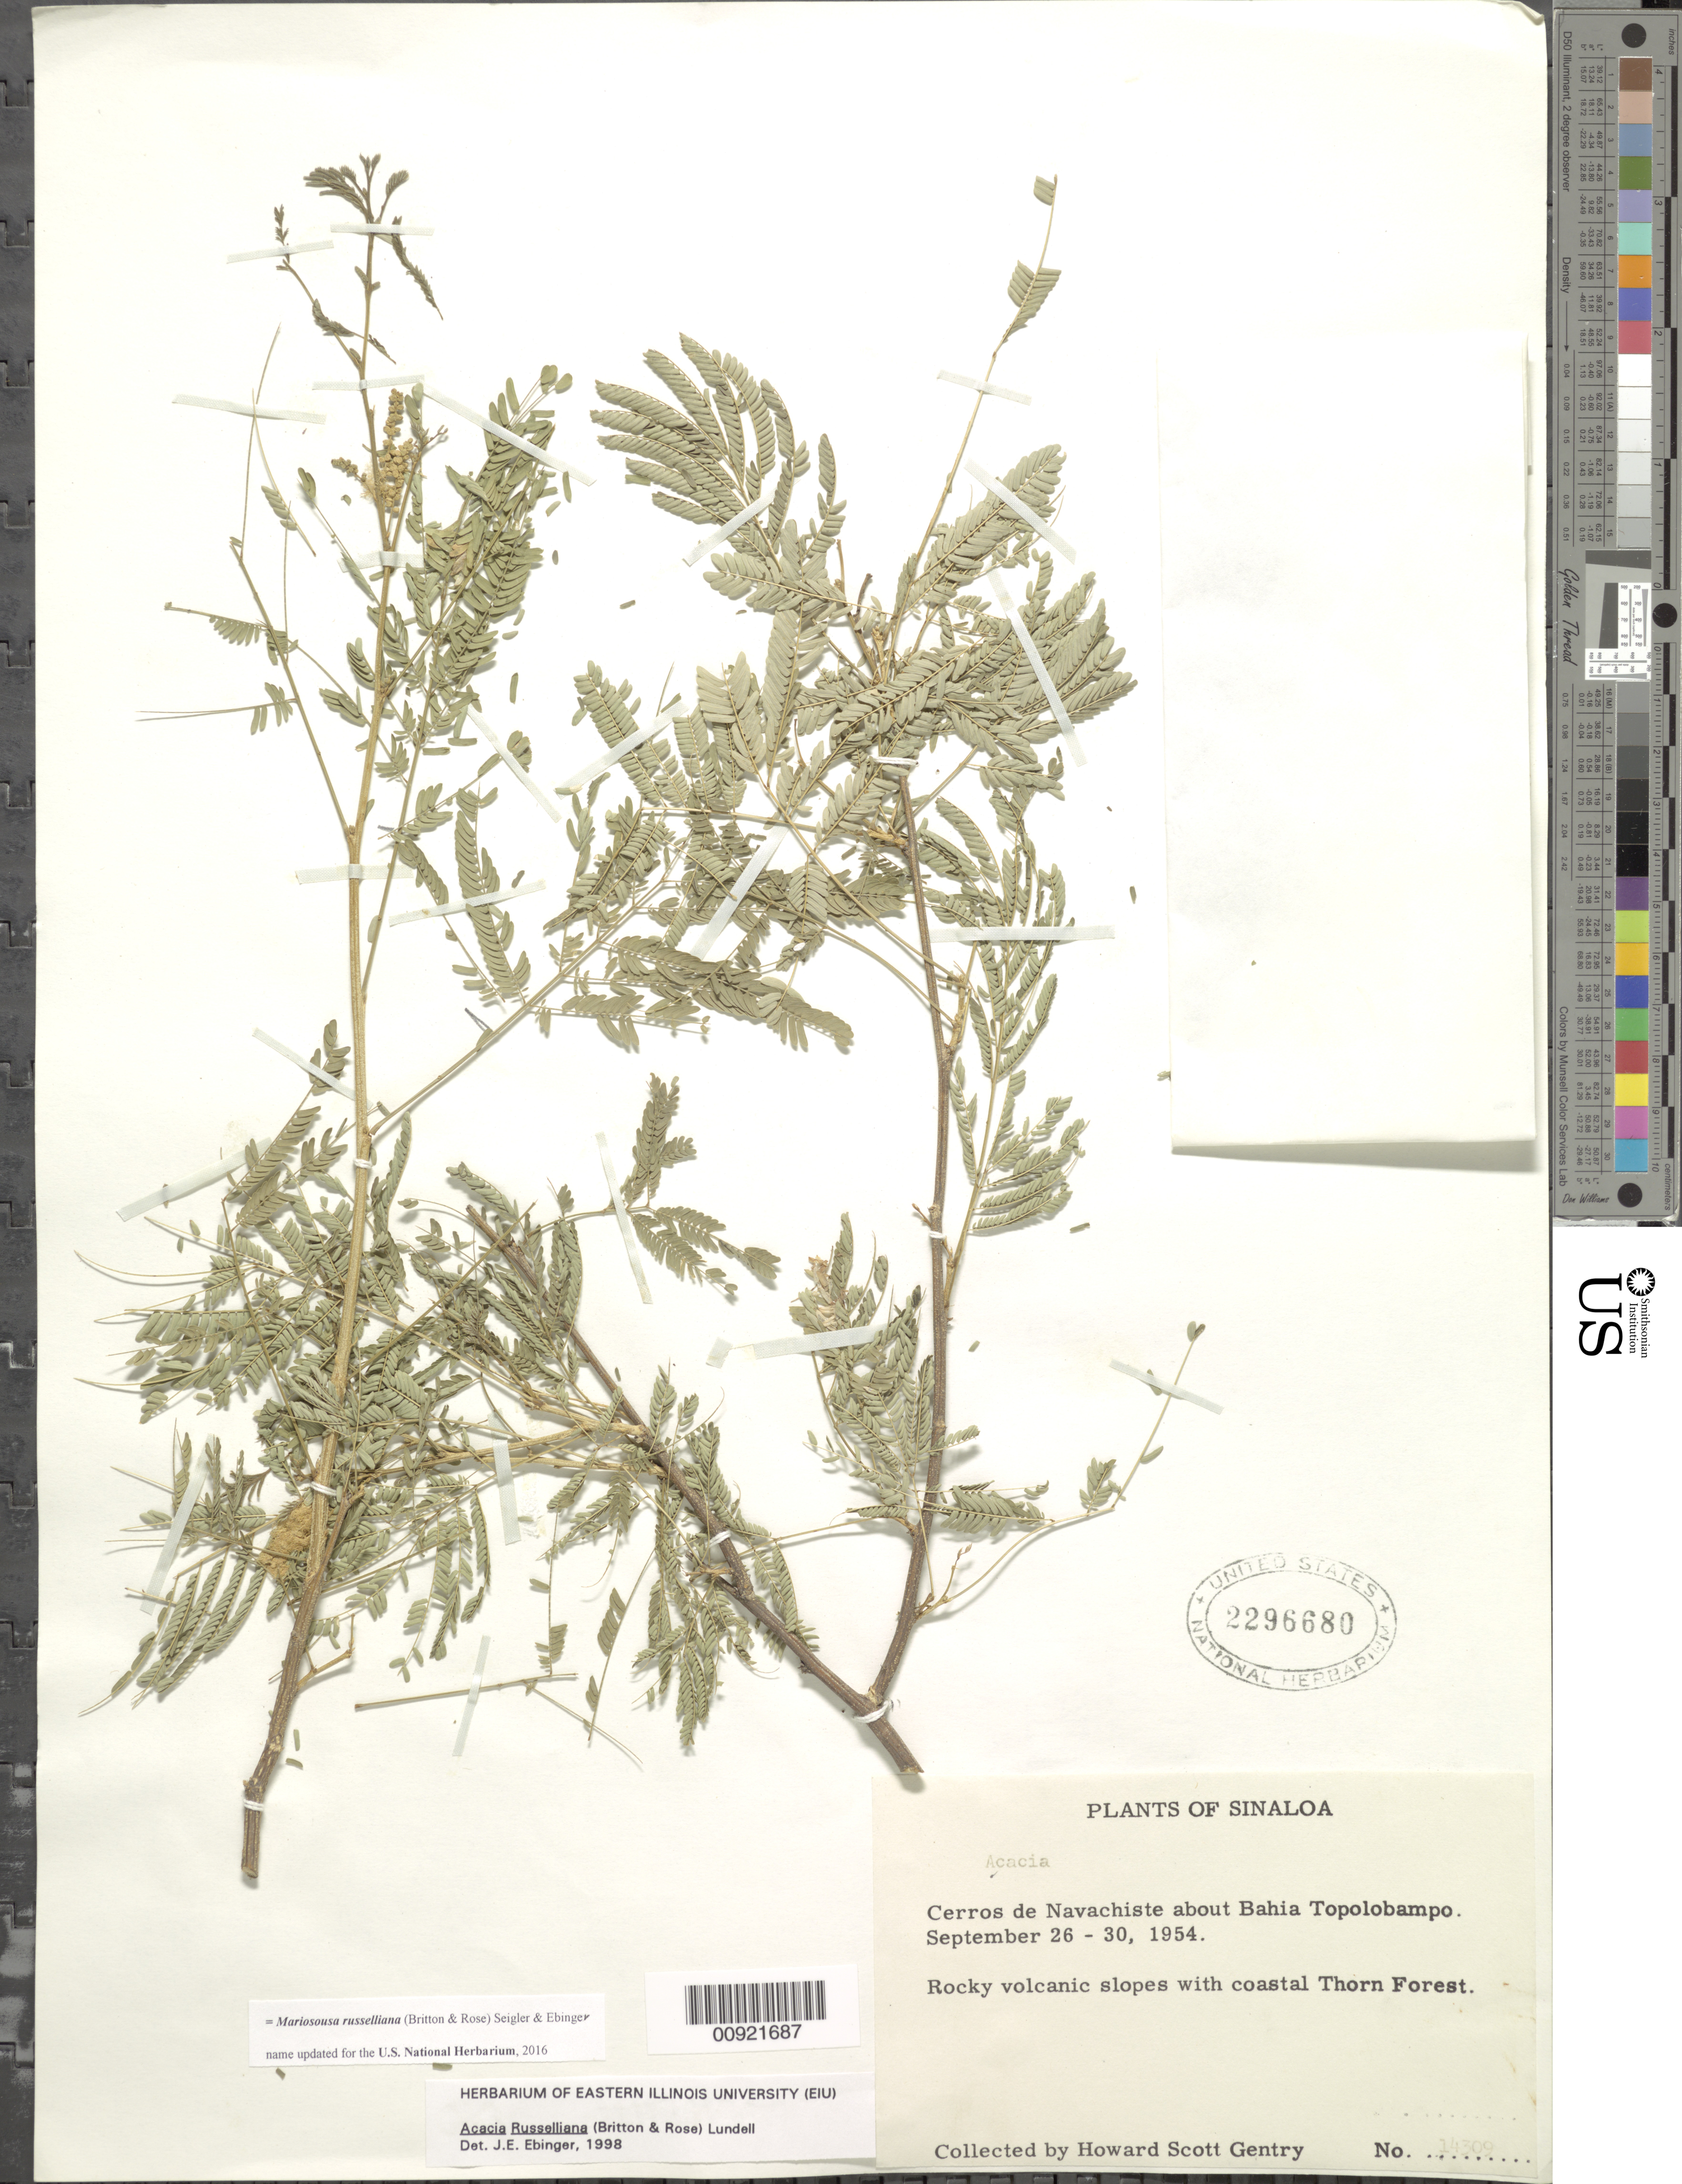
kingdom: Plantae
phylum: Tracheophyta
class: Magnoliopsida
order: Fabales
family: Fabaceae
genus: Mariosousa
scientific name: Mariosousa russelliana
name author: (Britton & Rose) Seigler & Ebinger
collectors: H. S. Gentry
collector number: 14309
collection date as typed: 26 Sep 1954 to 30 Sep 1954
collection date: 1954-09-26/1954-09-30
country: Mexico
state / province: Sinaloa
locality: Cerros del Navachiste about Bahía Topolobampo.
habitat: Rocky volcanic slopes with coastal Thorn Forest.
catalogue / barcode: US 2296680